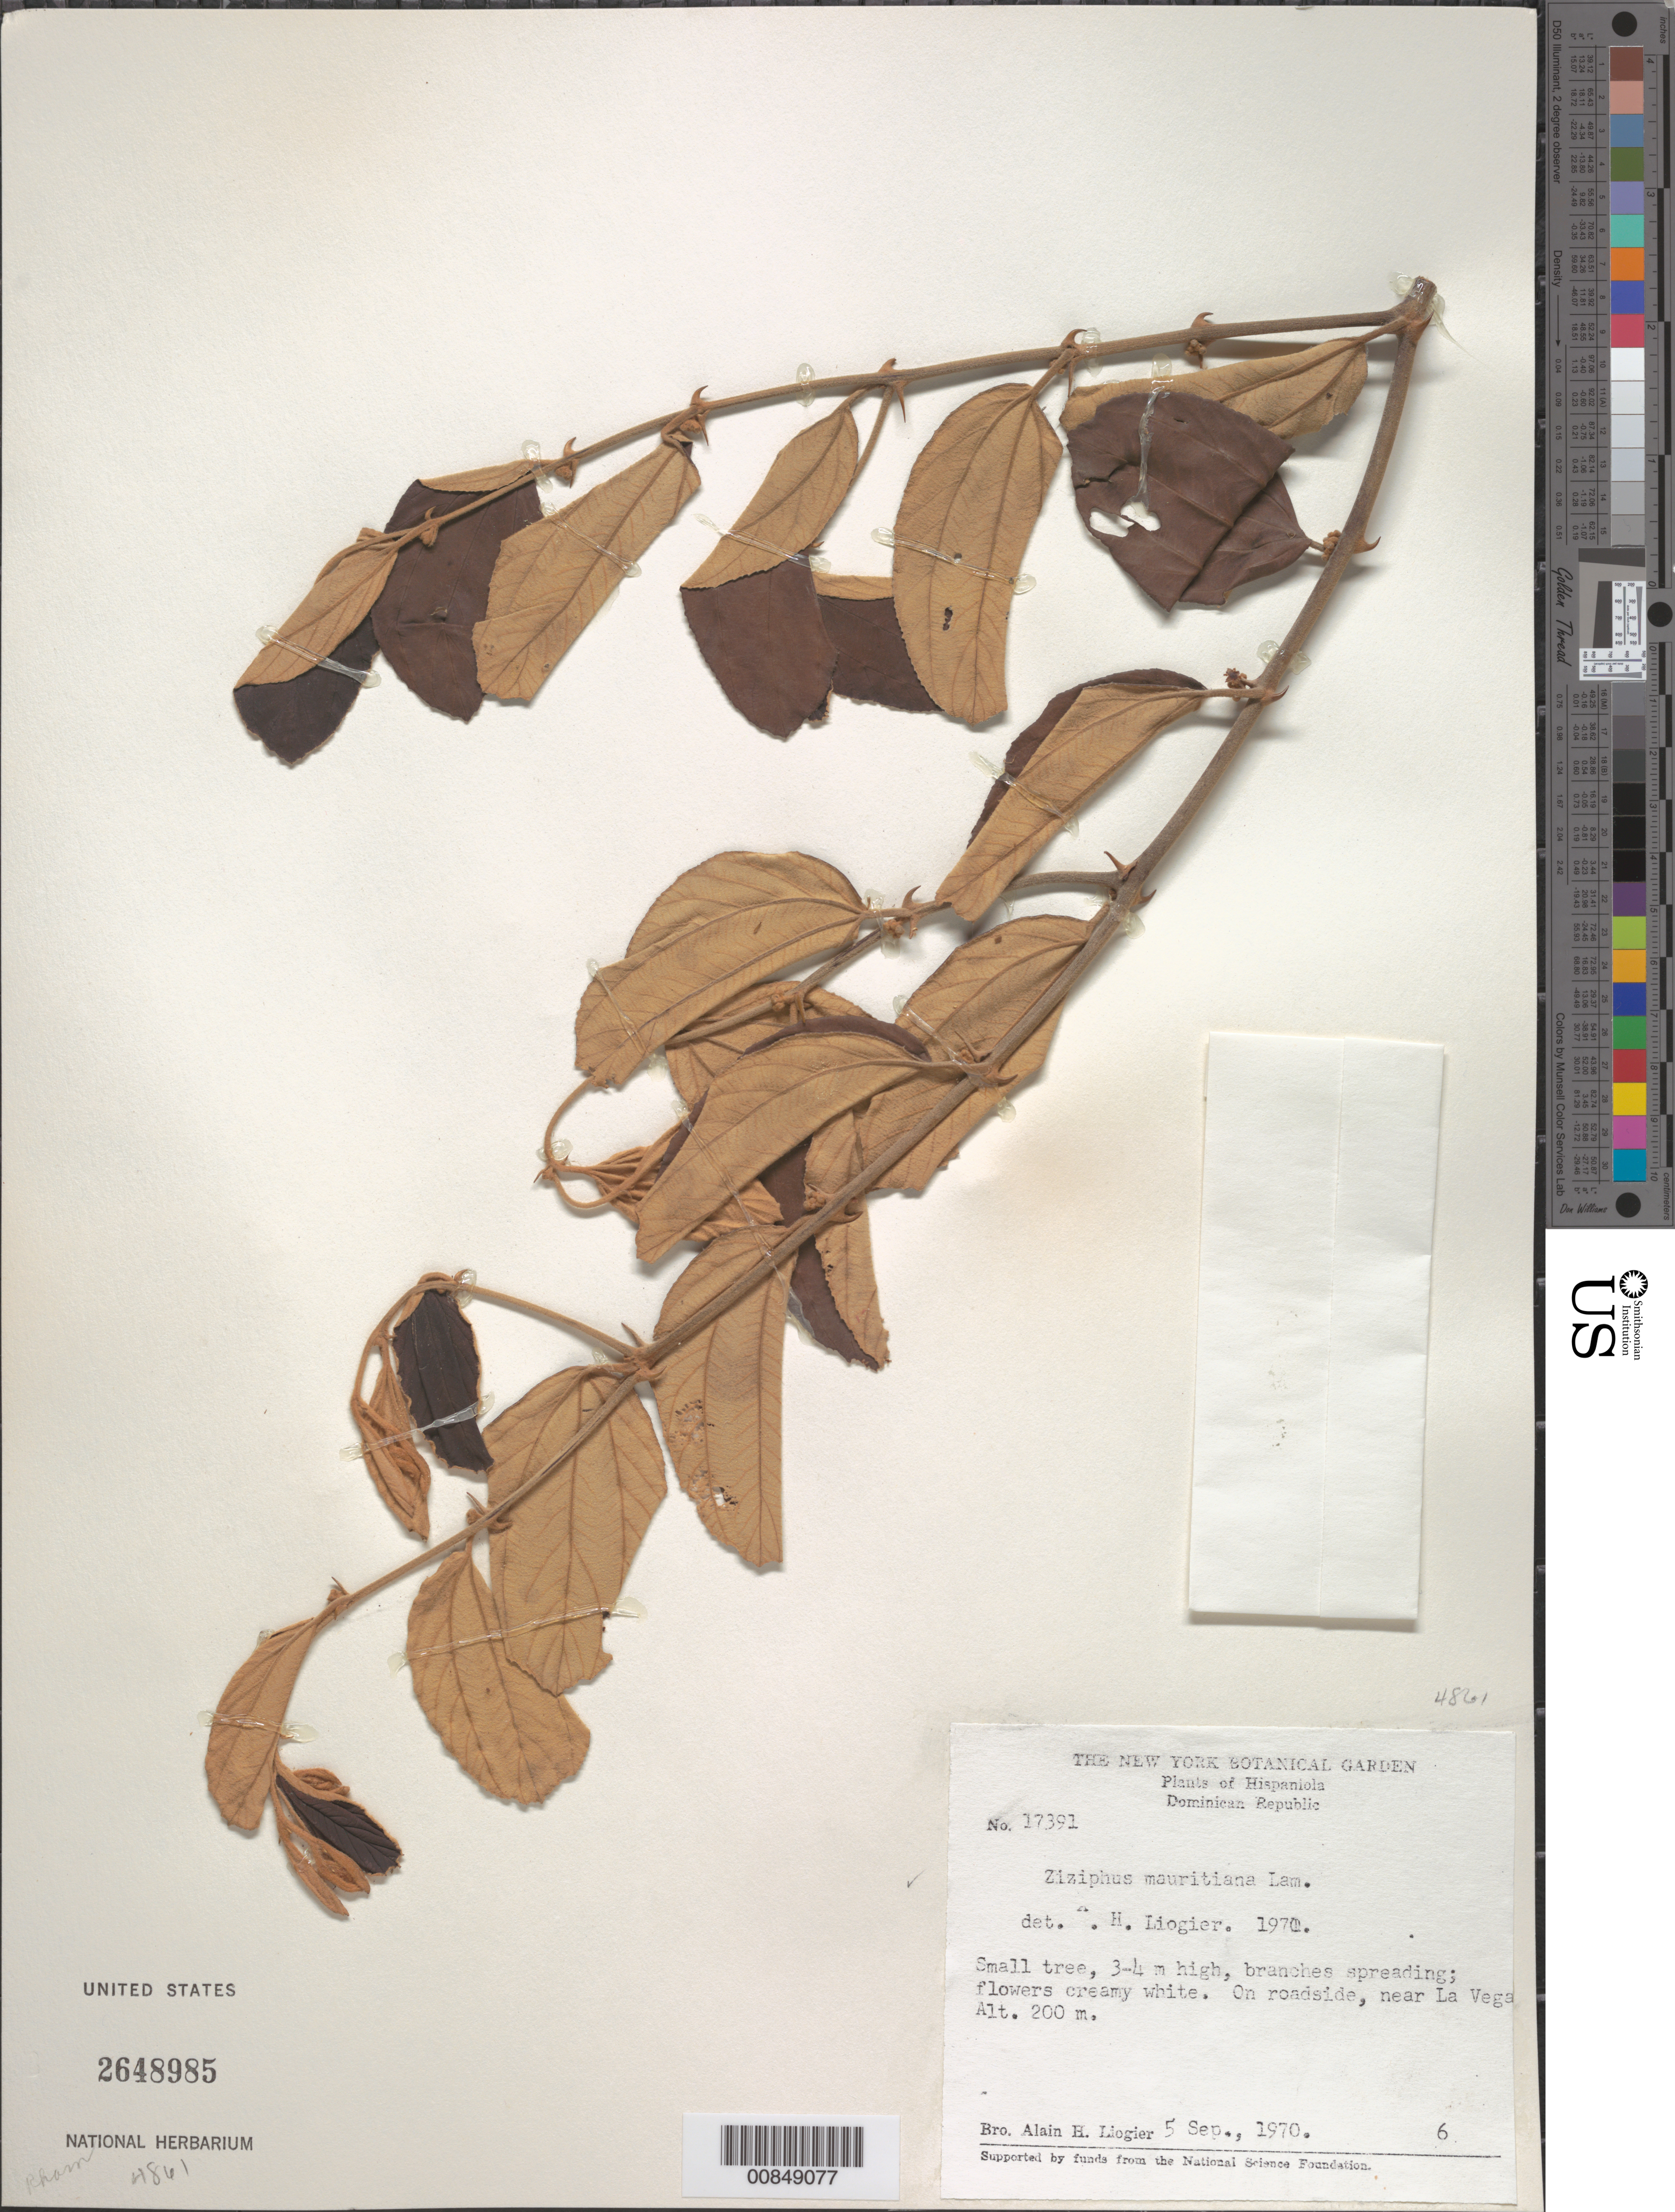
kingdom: Plantae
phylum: Tracheophyta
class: Magnoliopsida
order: Rosales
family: Rhamnaceae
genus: Ziziphus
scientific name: Ziziphus mauritiana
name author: Lam.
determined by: Liogier, Alain H.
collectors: A. H. Liogier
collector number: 17391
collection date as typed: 05 Sep 1970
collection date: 1970-09-05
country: Dominican Republic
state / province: La Vega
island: Hispaniola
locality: Near La Vega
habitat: On roadside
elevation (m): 200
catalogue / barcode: US 2648985